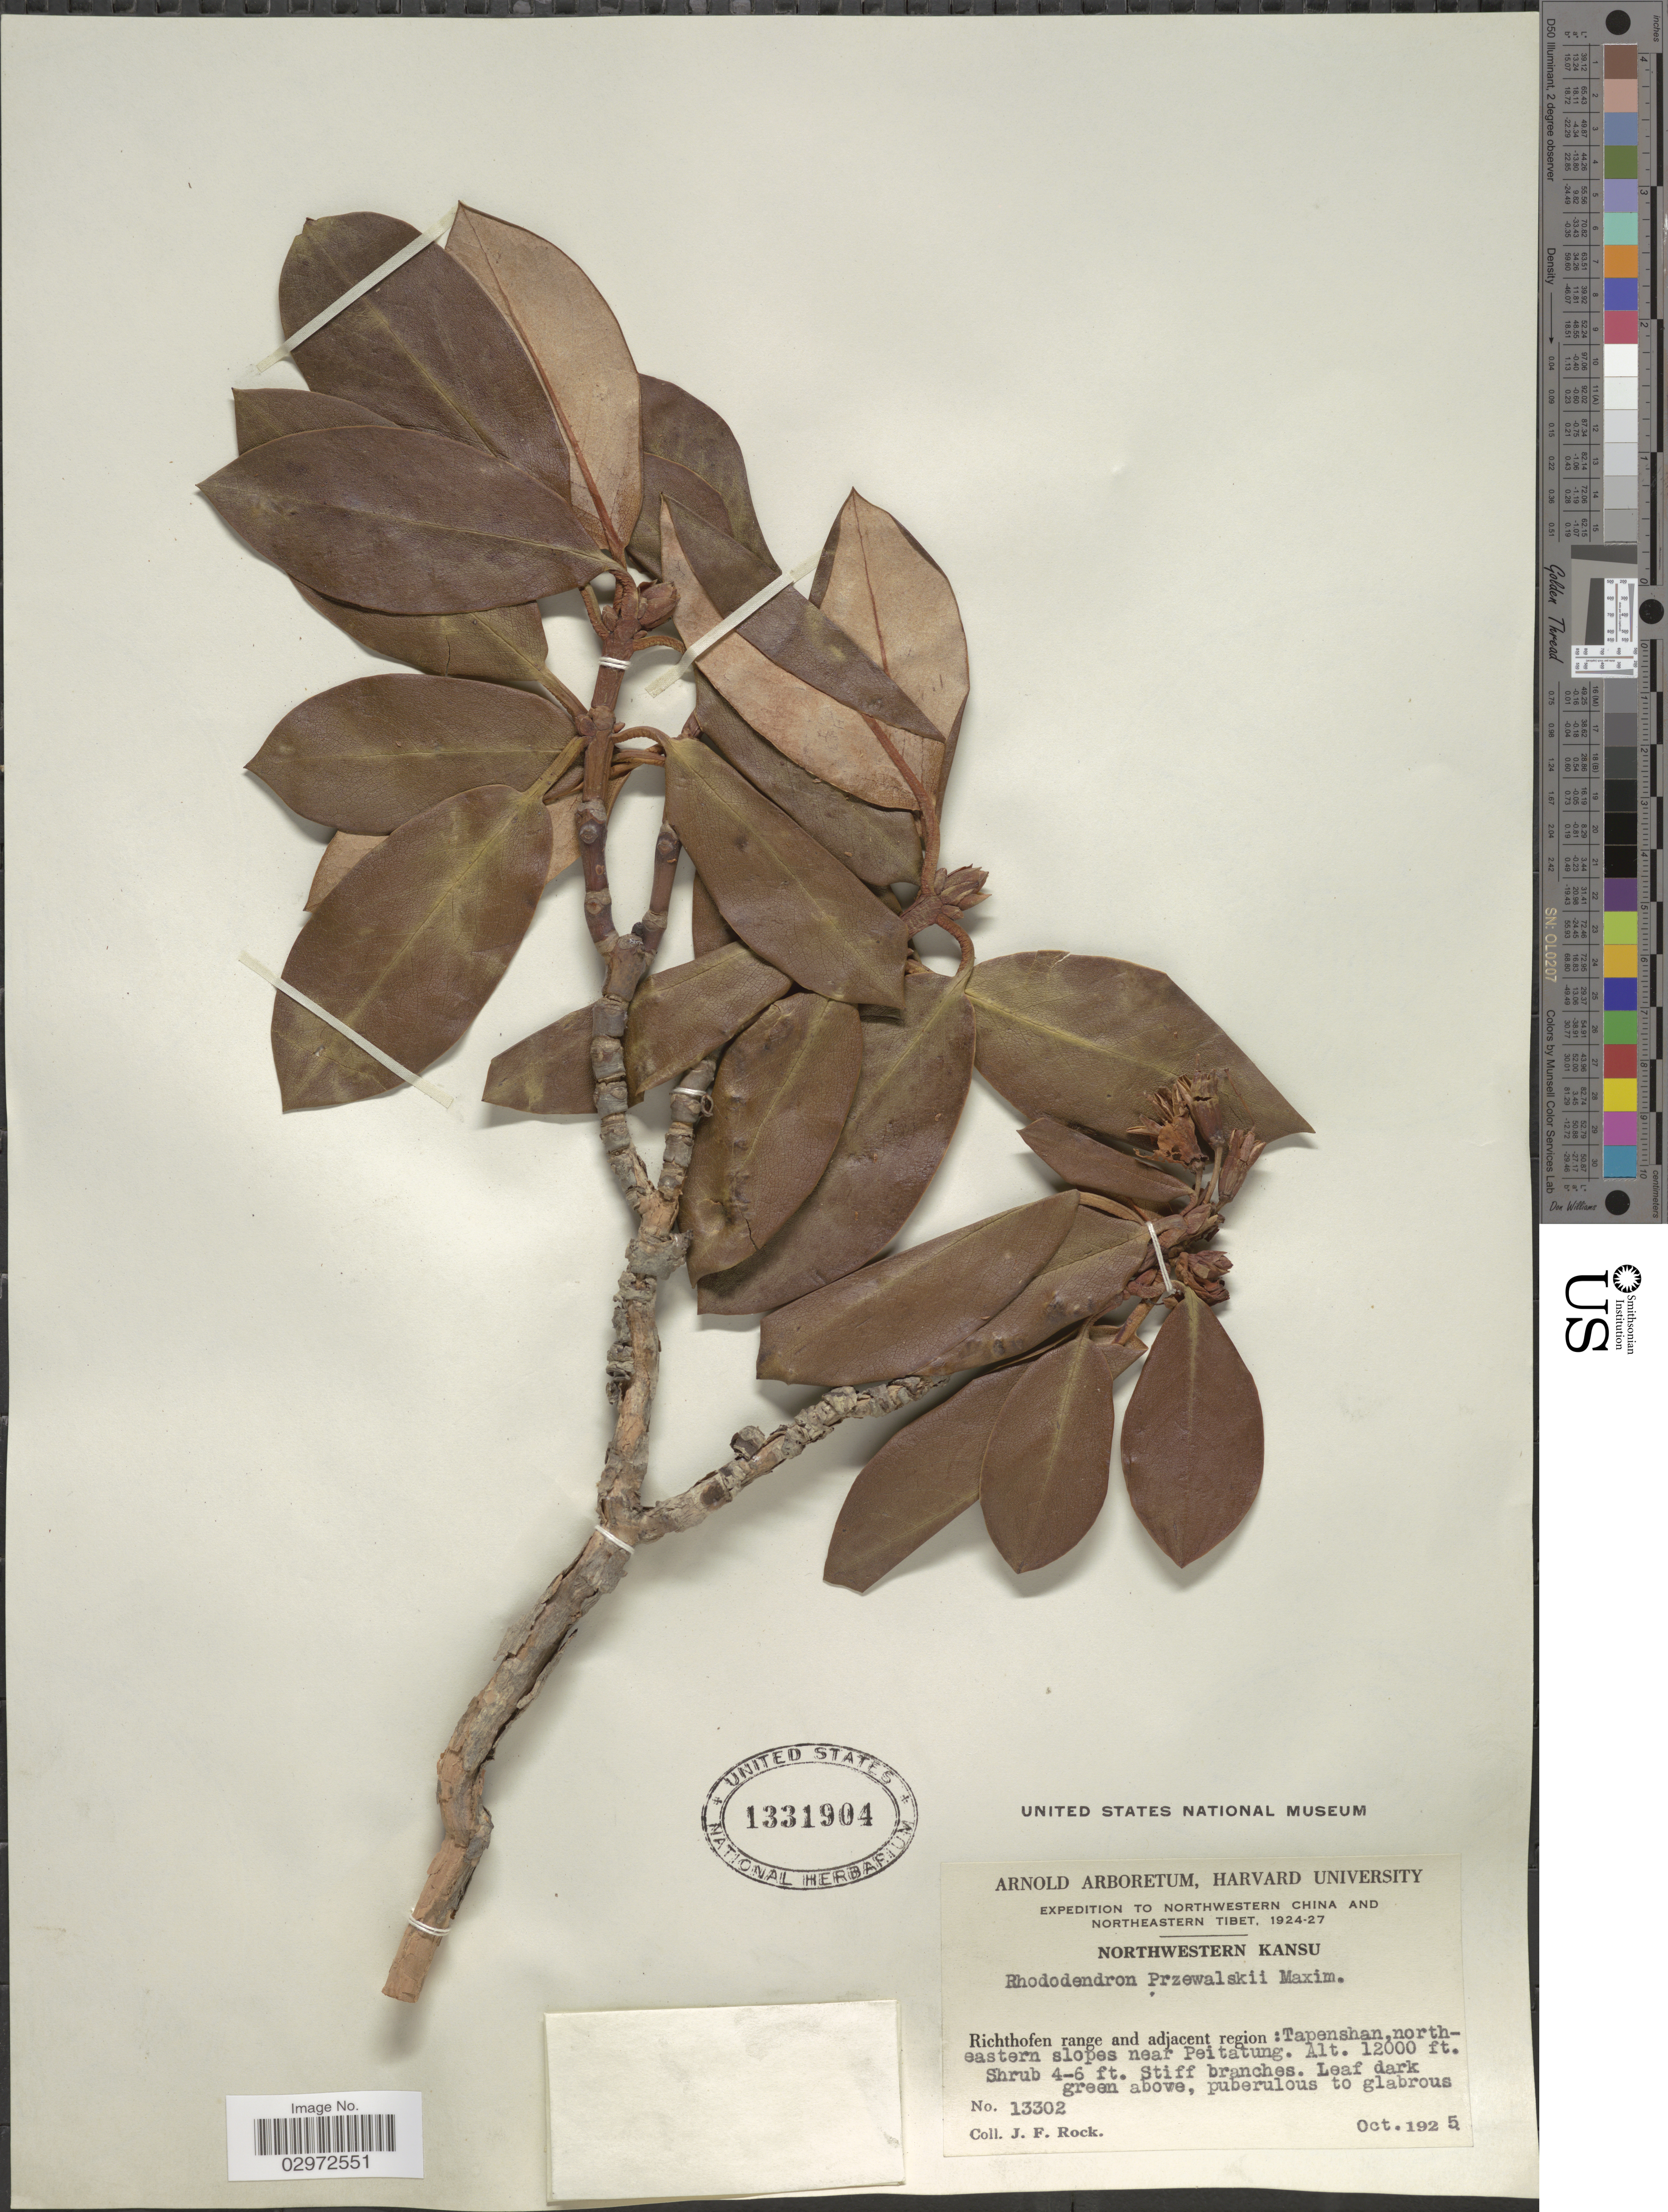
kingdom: Plantae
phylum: Tracheophyta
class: Magnoliopsida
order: Ericales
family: Ericaceae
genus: Rhododendron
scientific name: Rhododendron przewalskii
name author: Maxim.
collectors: J. Rock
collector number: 13302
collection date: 1925-10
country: China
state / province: Gansu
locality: Northwestern Kansu, Tapenshan, northeastern slopes near Peitatung, Northwestern China and Northeastern Tibet.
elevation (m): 3658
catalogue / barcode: US 1331904